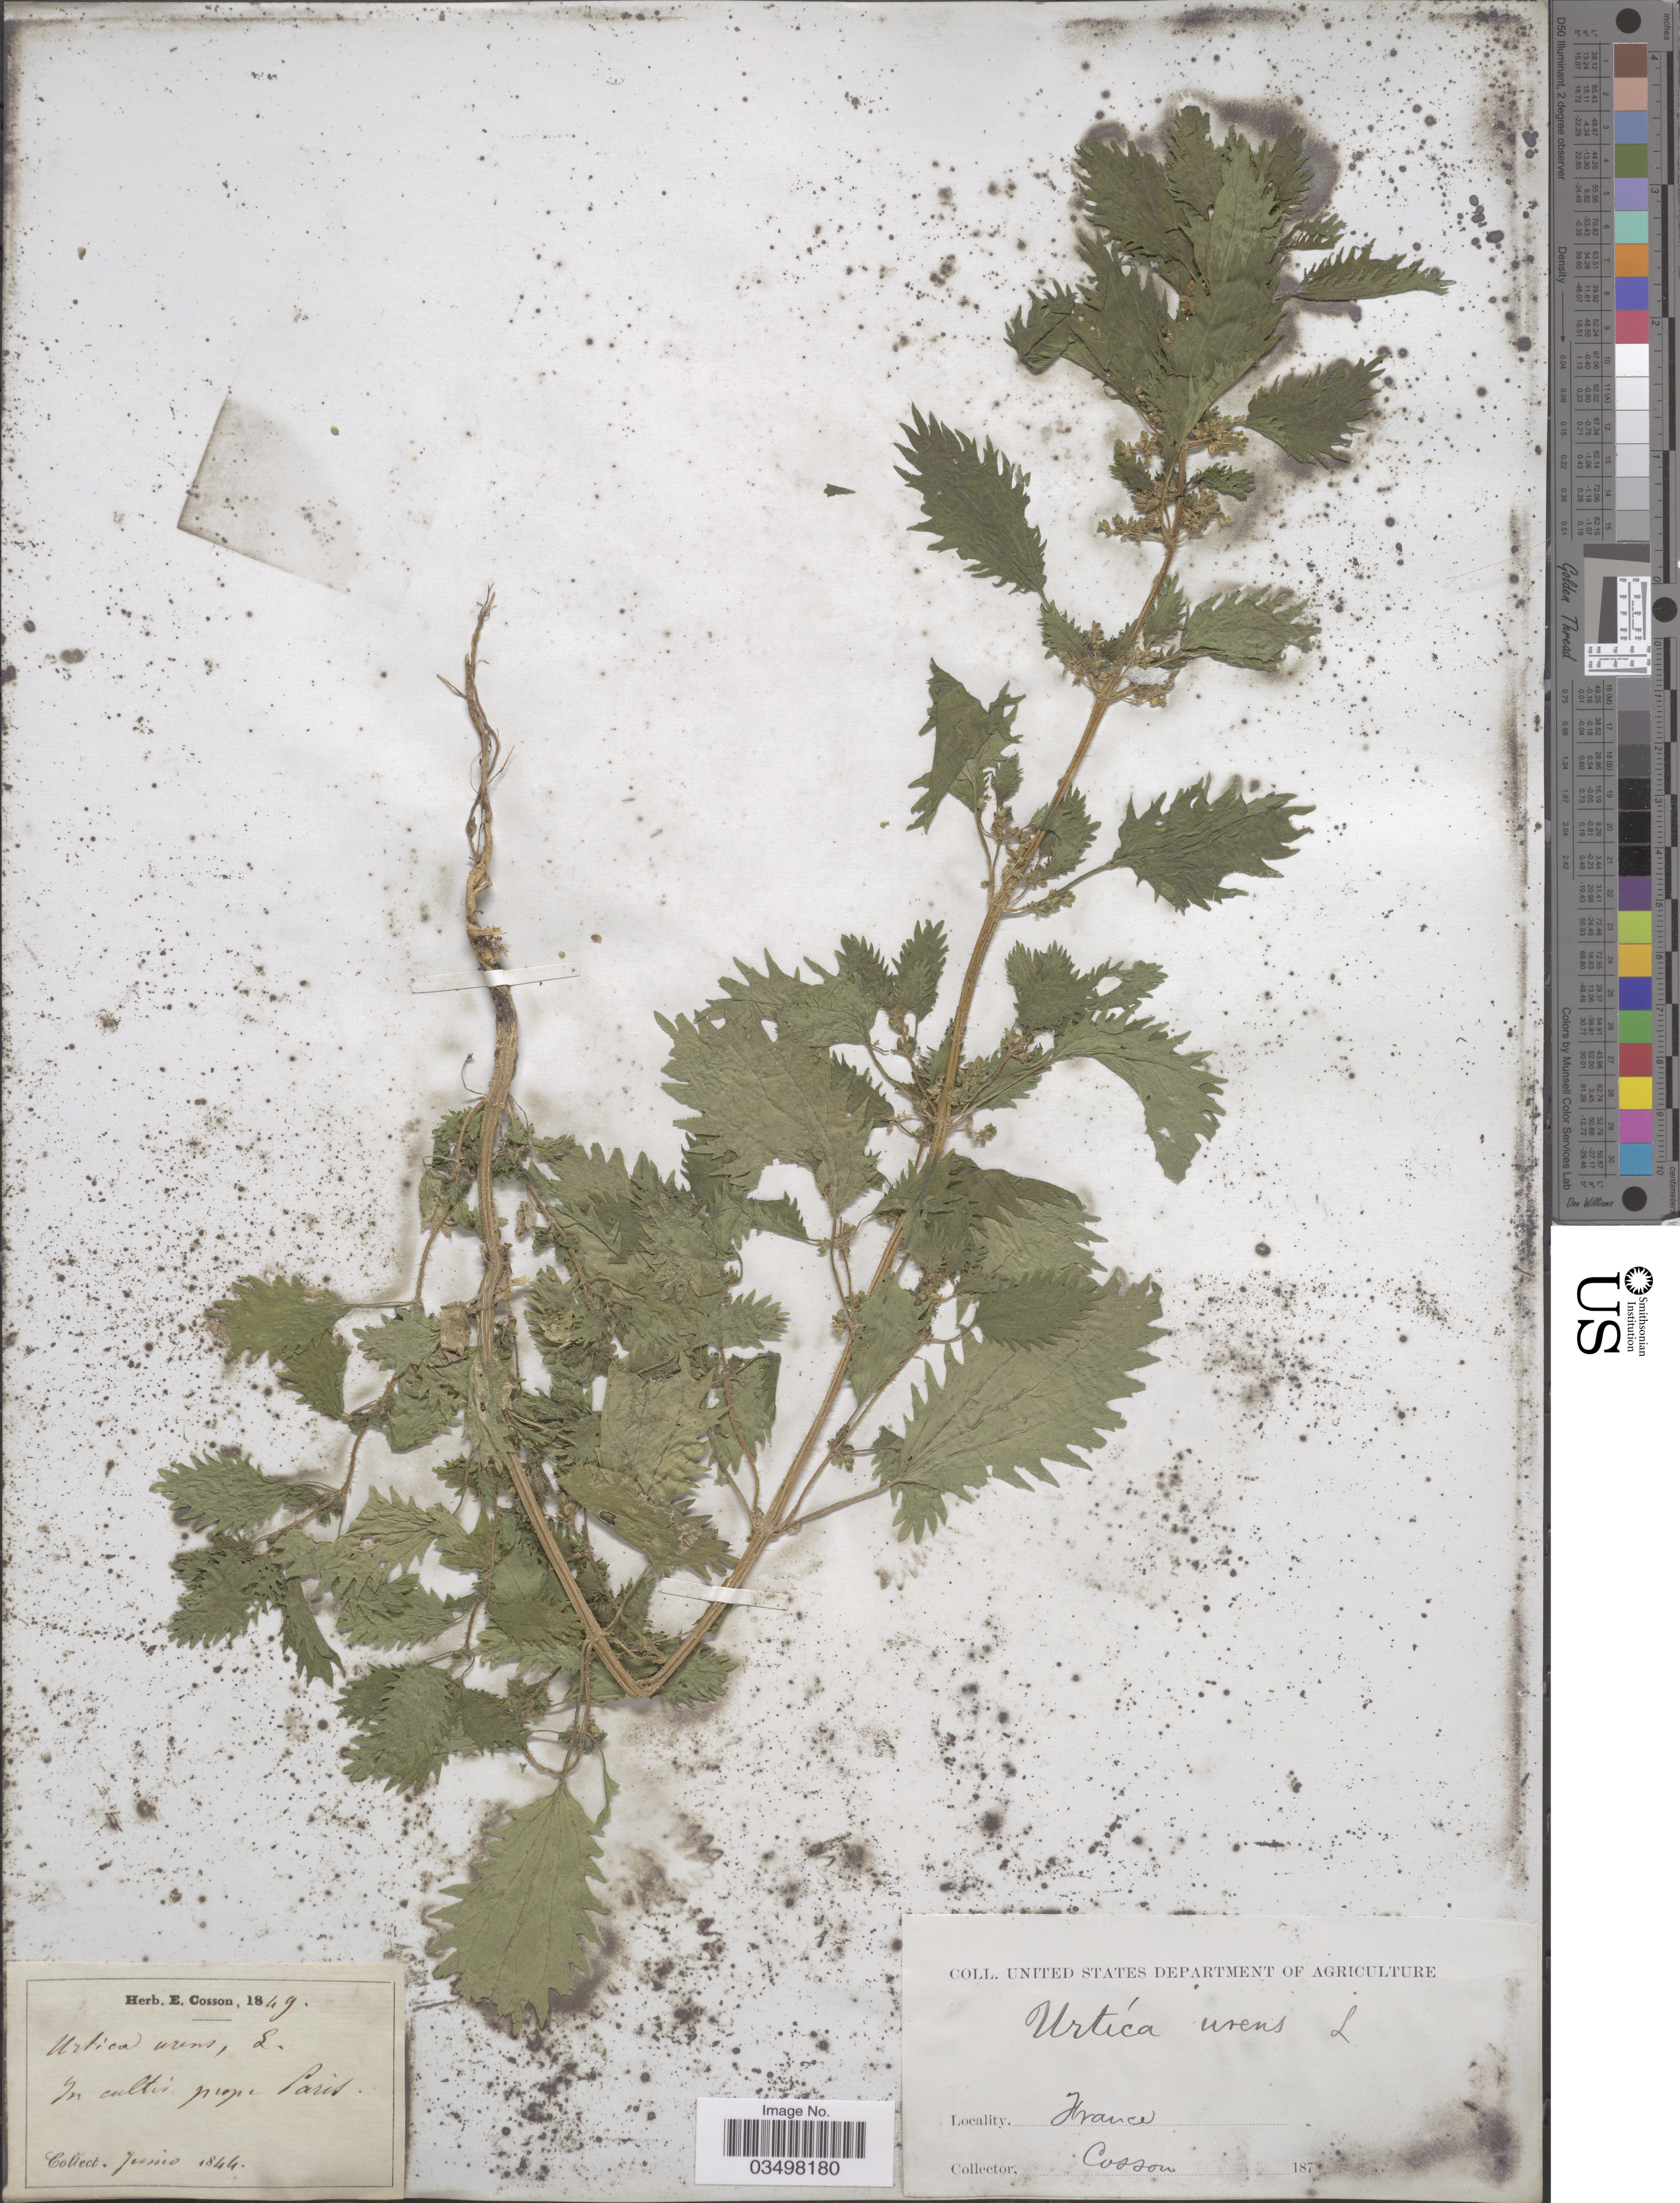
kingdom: Plantae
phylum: Tracheophyta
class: Magnoliopsida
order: Rosales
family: Urticaceae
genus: Urtica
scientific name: Urtica urens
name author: L.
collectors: E. Cosson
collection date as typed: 187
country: France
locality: In cultis prope Paris.